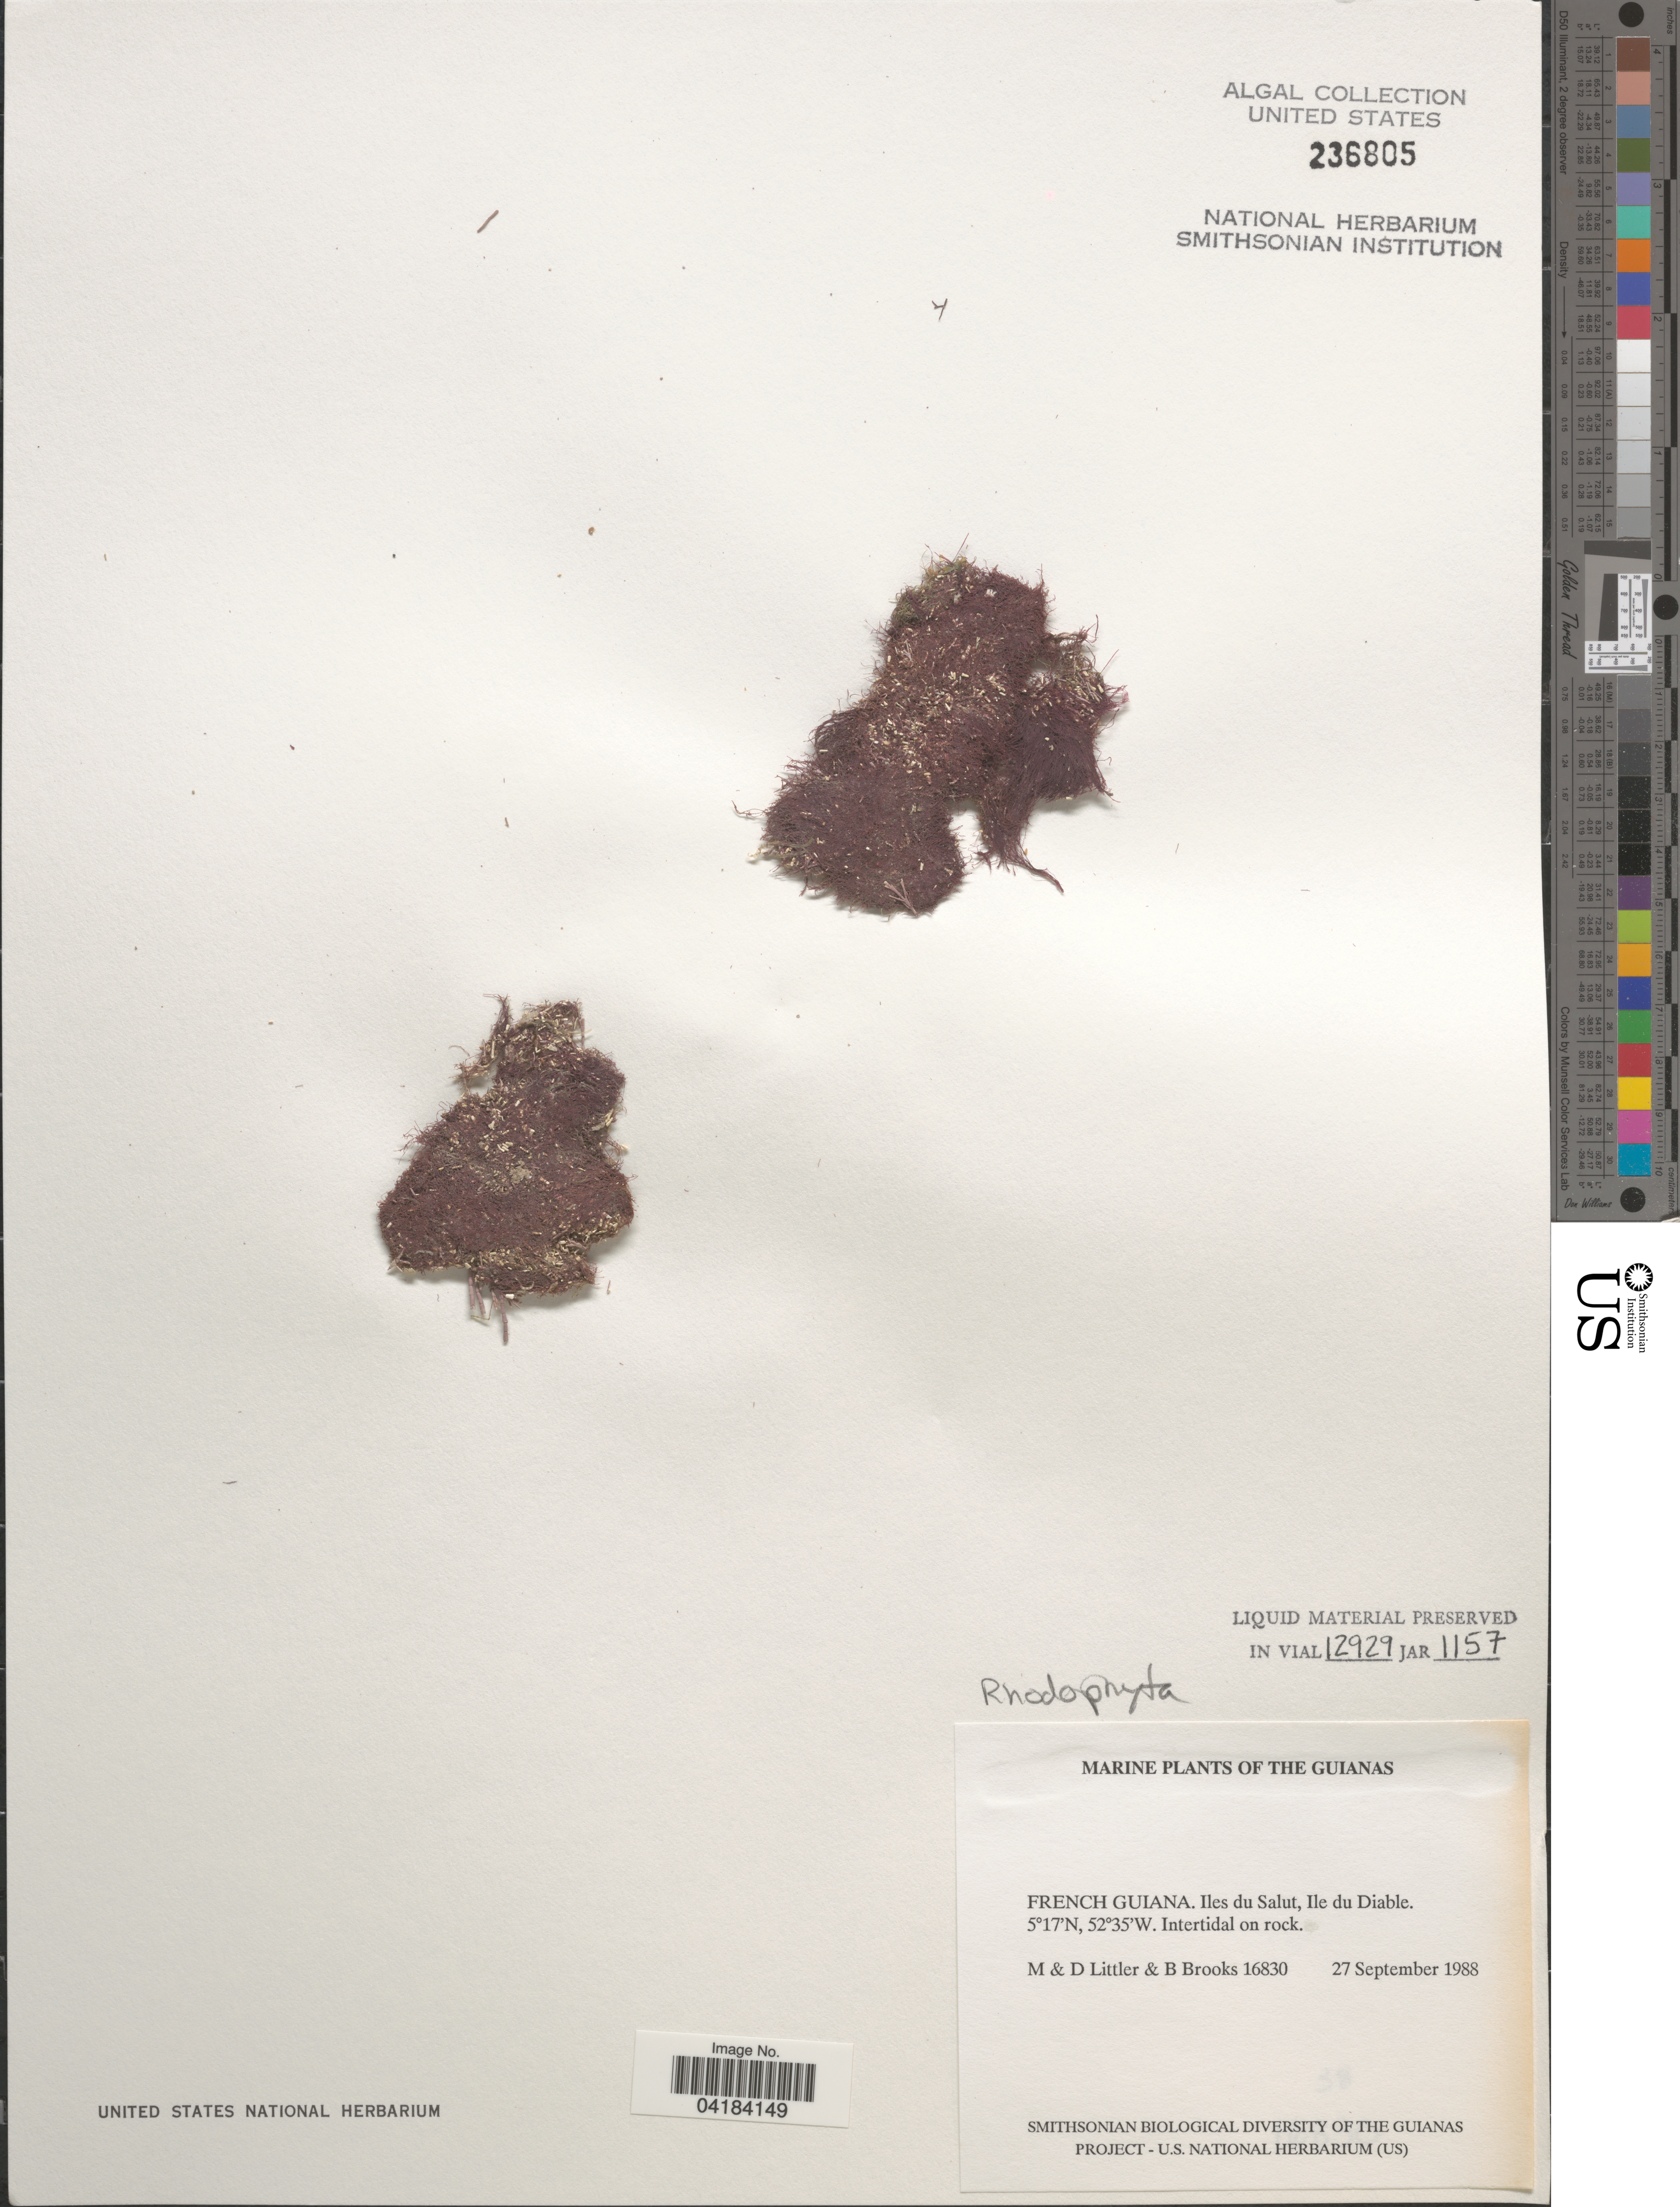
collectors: M. Littler, D. S. Littler & B. Brooks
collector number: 16830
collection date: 1988-09-27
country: French Guiana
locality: The Guianas. Iles du Salut, Ile du Diable.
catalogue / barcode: US 236805